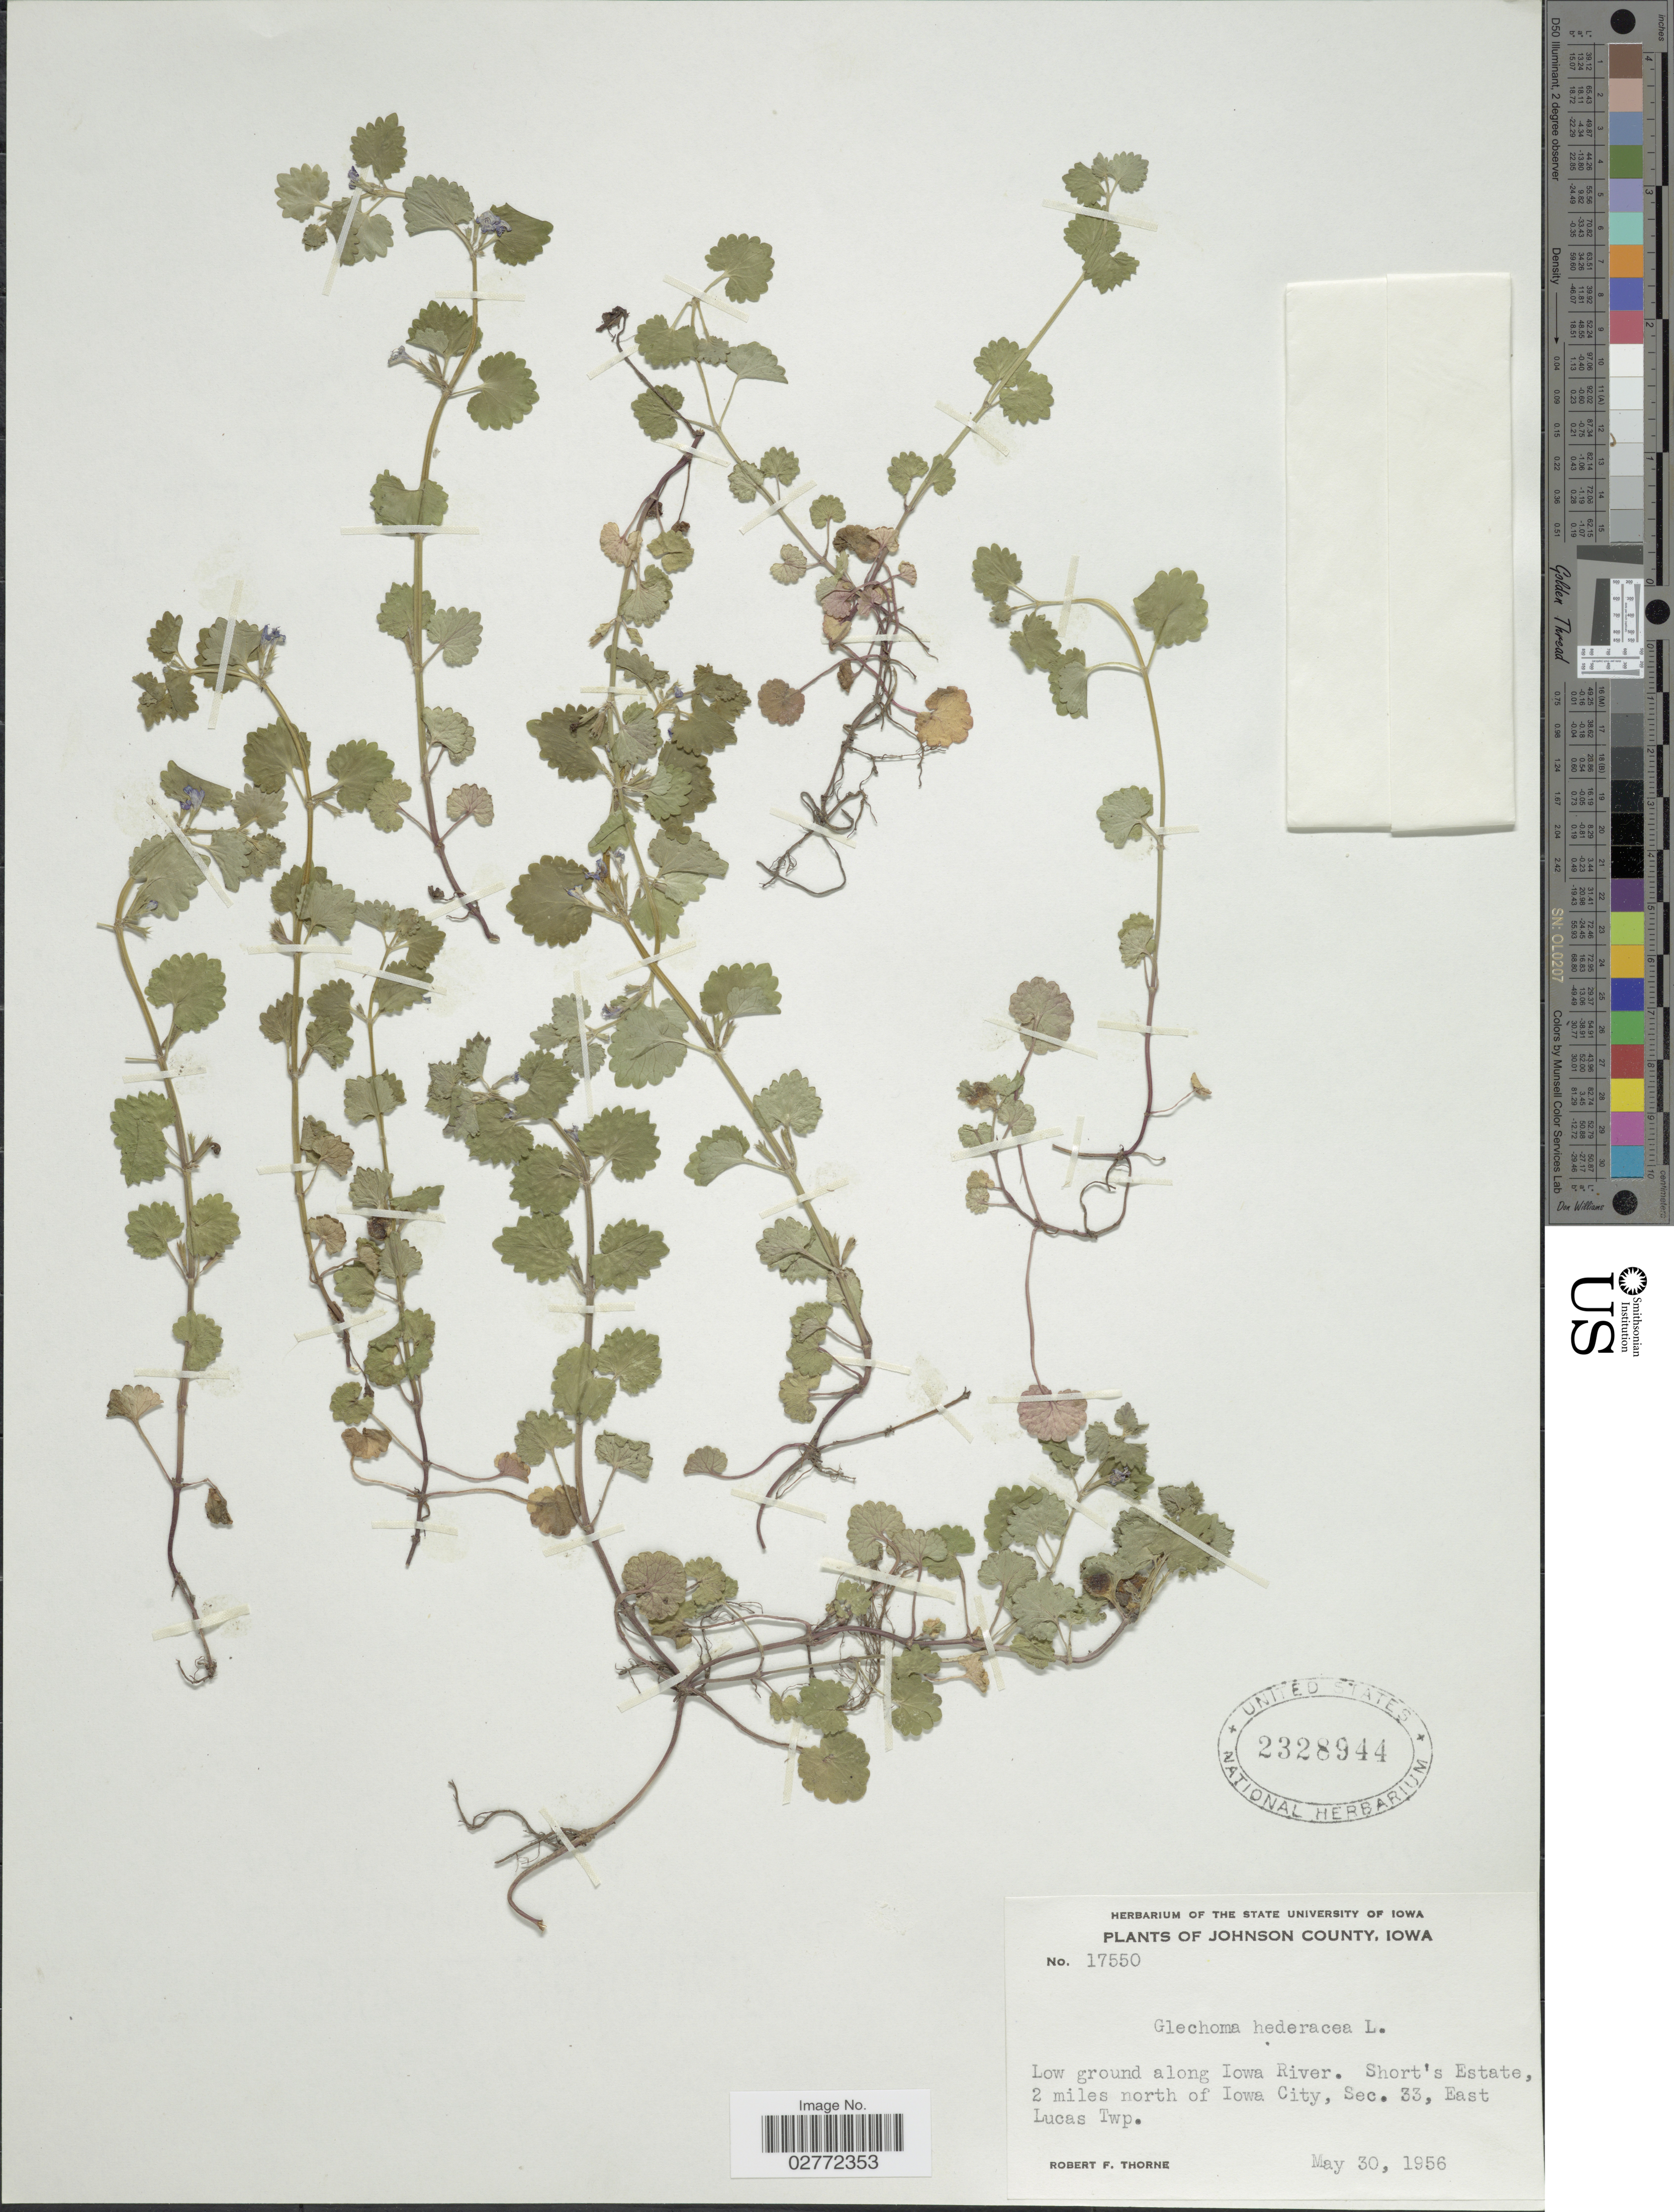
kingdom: Plantae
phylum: Tracheophyta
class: Magnoliopsida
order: Lamiales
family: Lamiaceae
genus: Glechoma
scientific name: Glechoma hederacea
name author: L.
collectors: R. F. Thorne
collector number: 17550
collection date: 1956-05-30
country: United States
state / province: Iowa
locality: Johnson County. Low ground along Iowa River. Short's Estate, 2 miles north of Iowa City, Sec. 33, East Lucas Twp.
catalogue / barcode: US 2328944